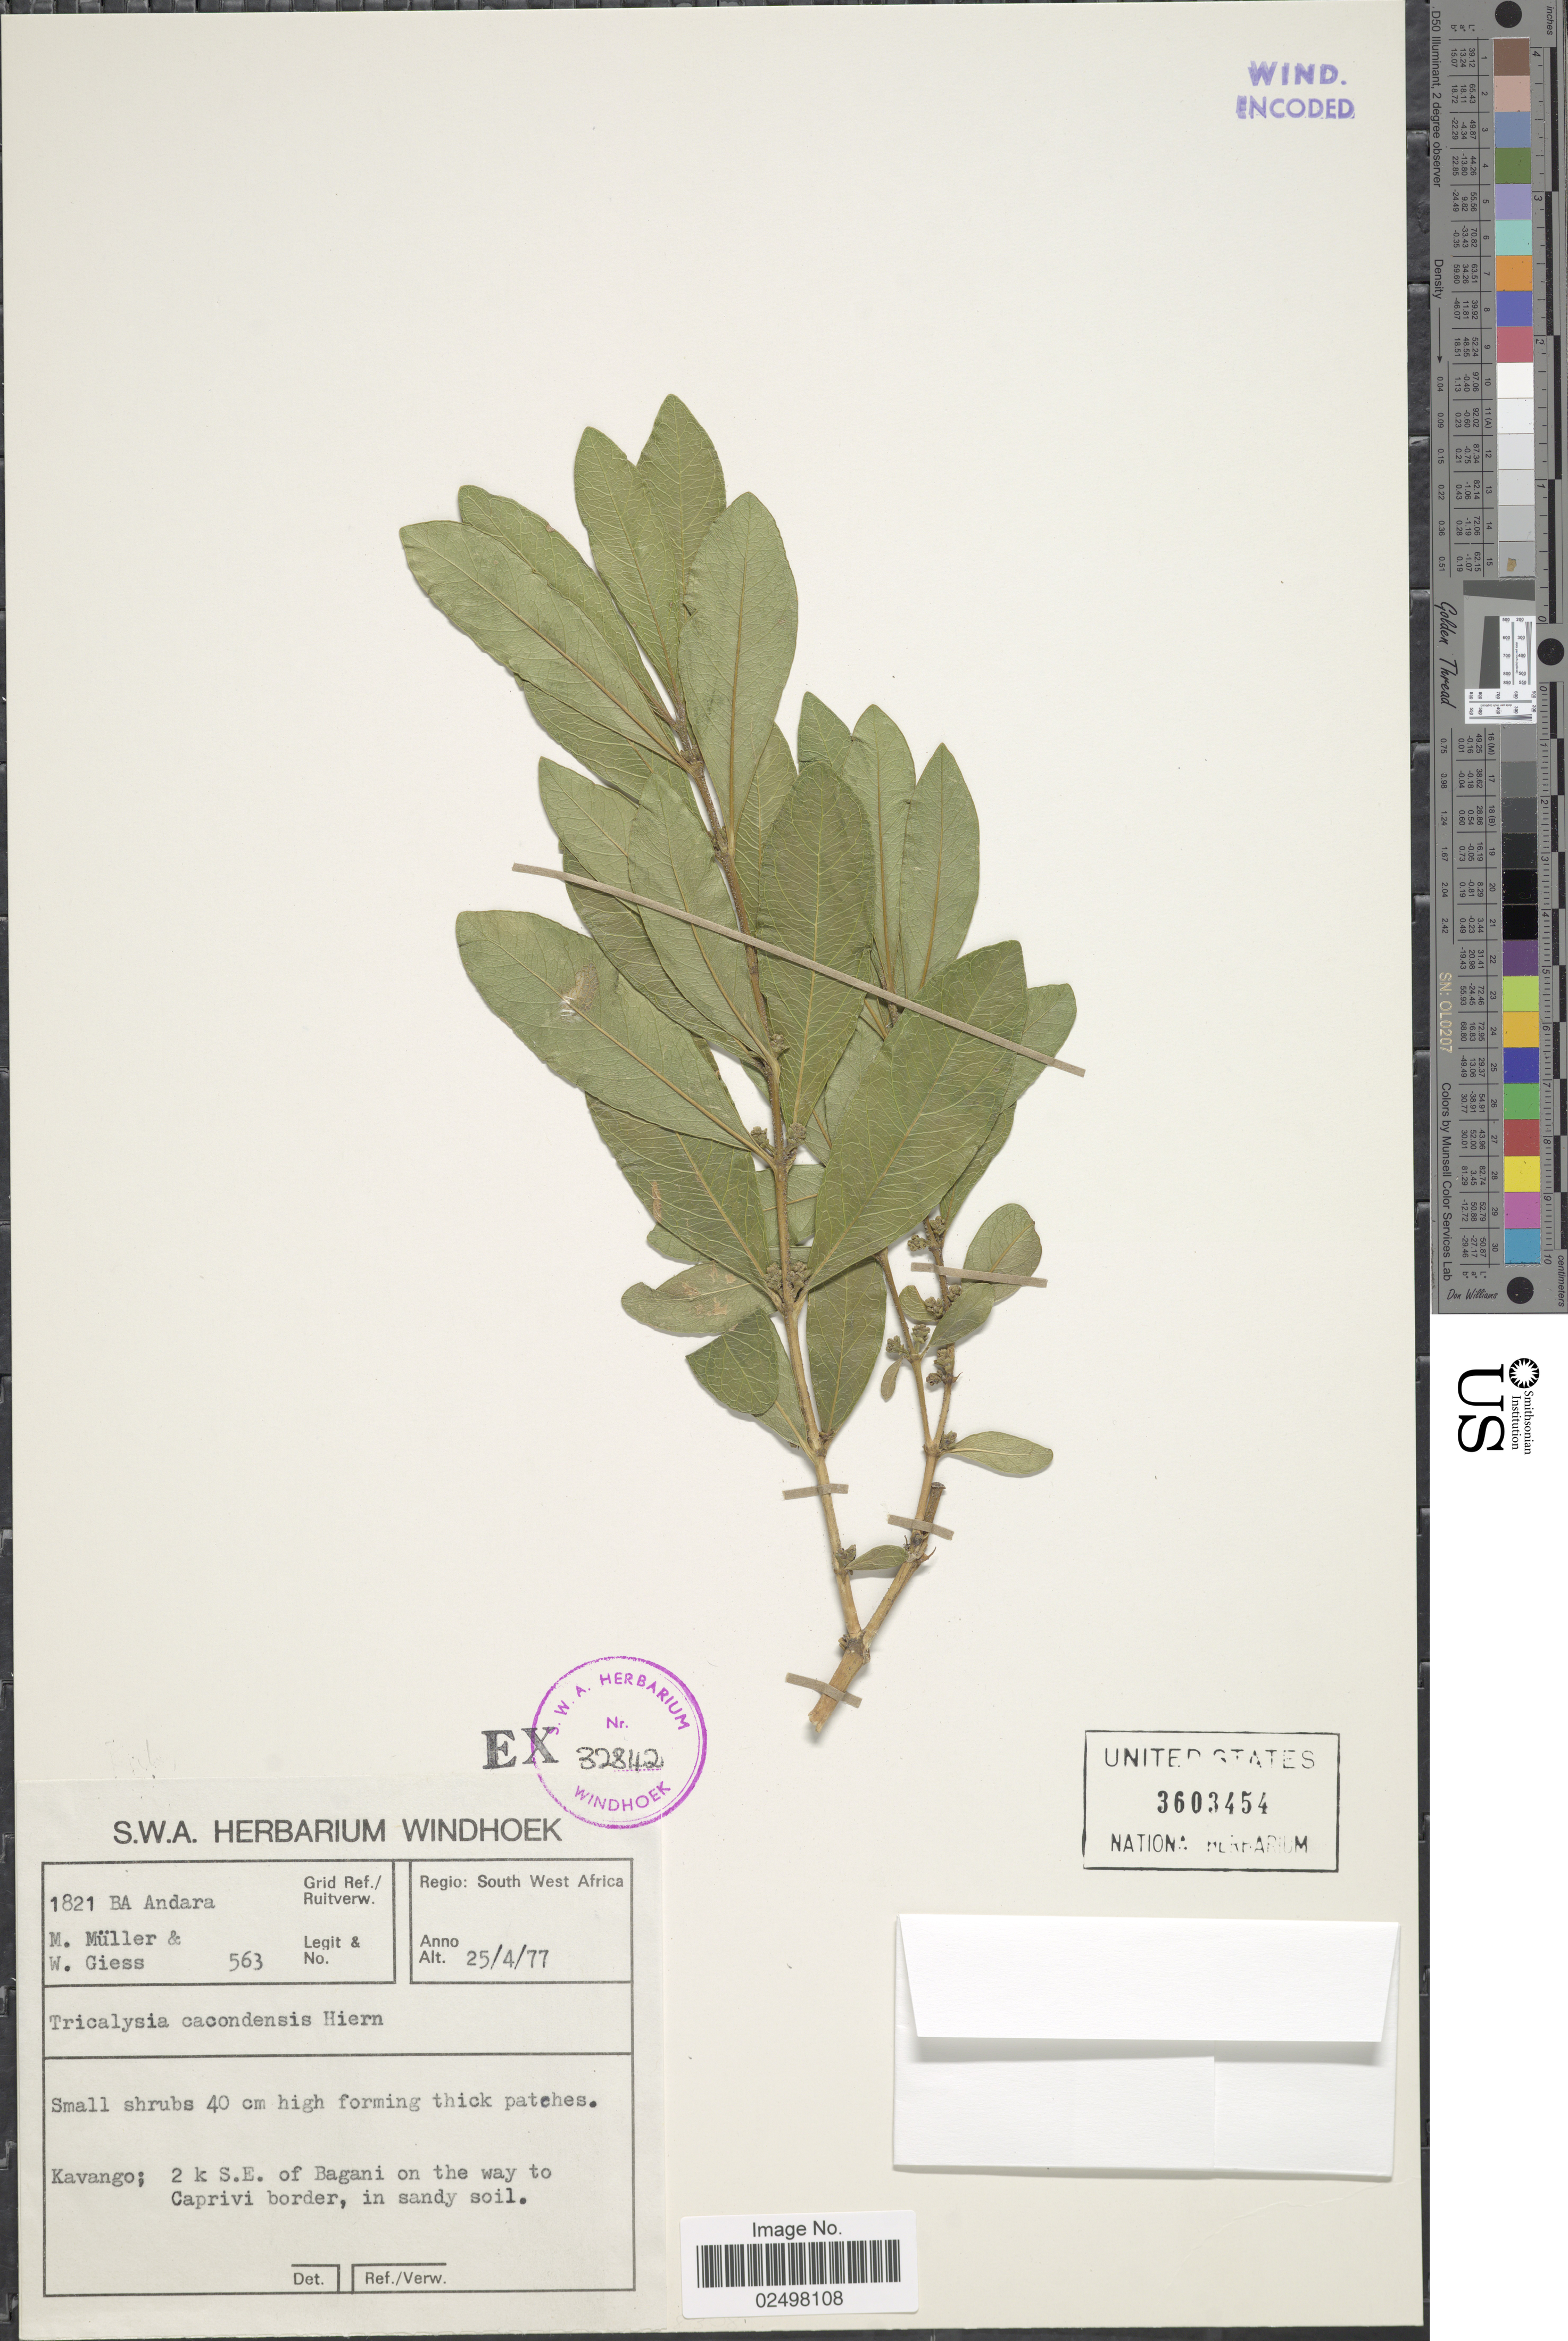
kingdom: Plantae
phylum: Tracheophyta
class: Magnoliopsida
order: Gentianales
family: Rubiaceae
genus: Tricalysia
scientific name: Tricalysia cacondensis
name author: Hiern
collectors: B. Andara, M. Muller & W. Gies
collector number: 1821/563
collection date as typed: Transcribed d/m/y: 25/4/77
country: Namibia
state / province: Kavango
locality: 2 k S.E. of Bagani on the way of Caprivi border, in sandy soil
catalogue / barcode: US 3603454